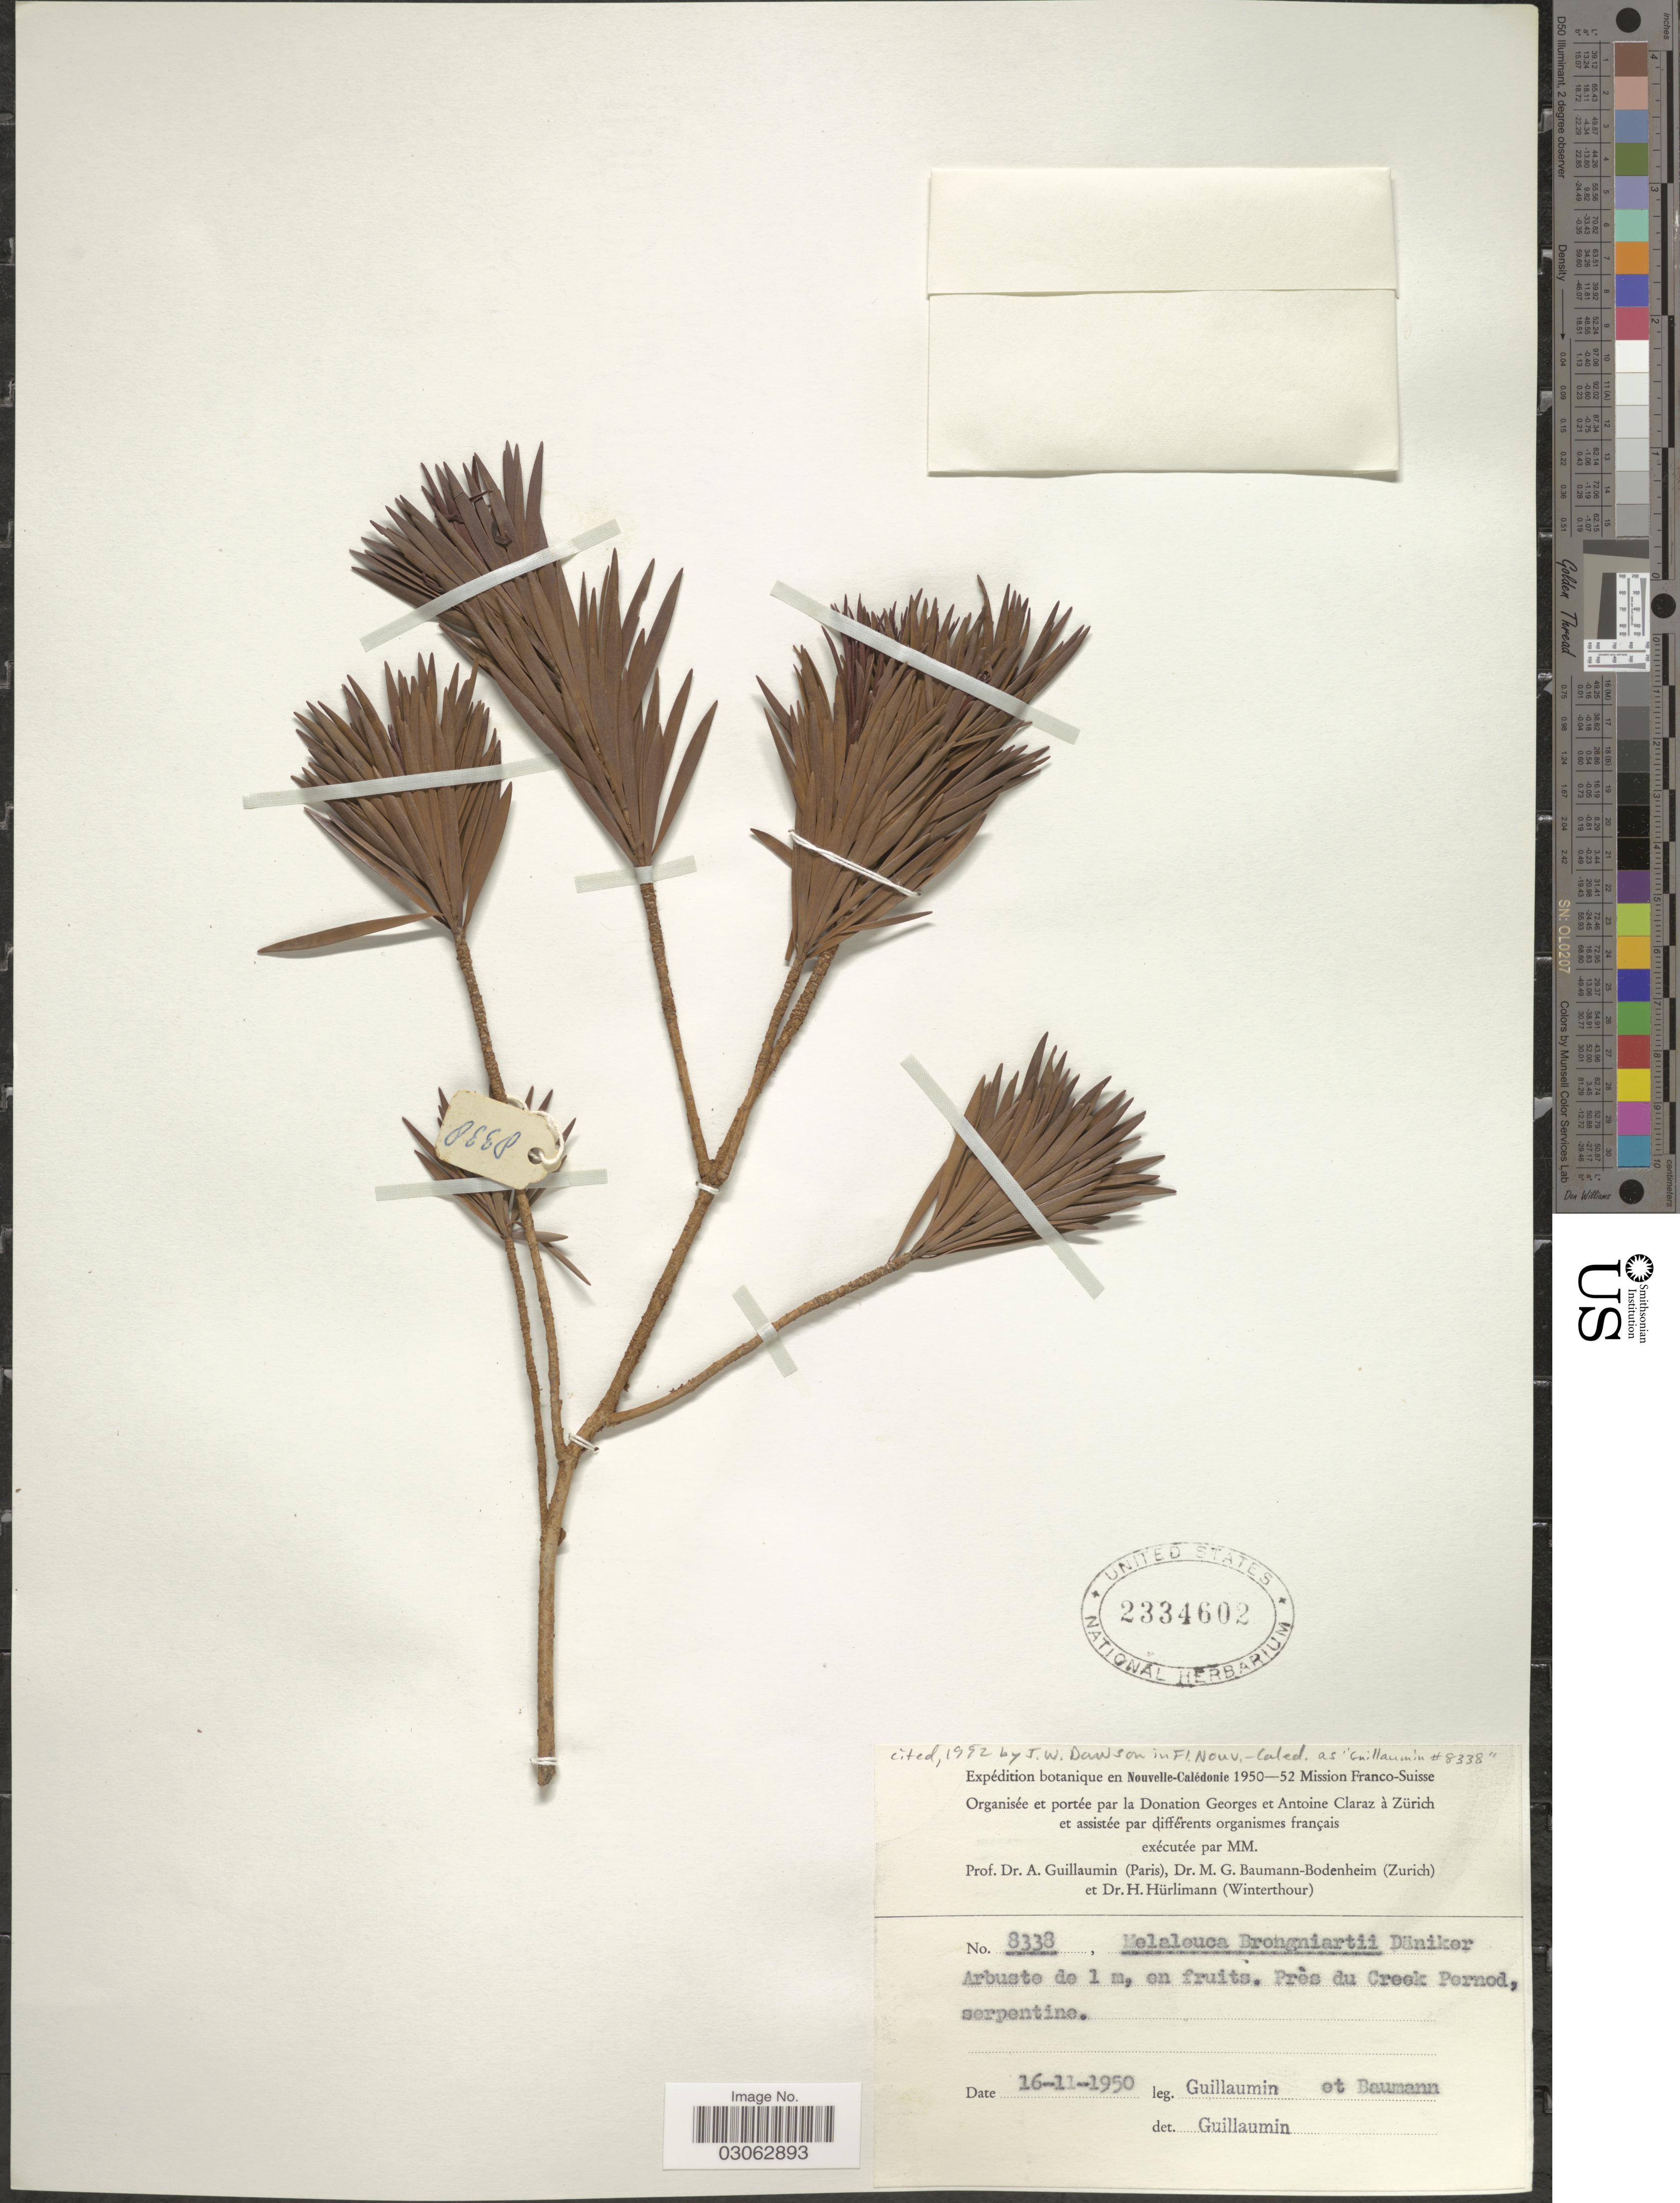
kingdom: Plantae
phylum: Tracheophyta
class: Magnoliopsida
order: Myrtales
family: Myrtaceae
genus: Melaleuca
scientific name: Melaleuca brongniartii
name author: F. Muell.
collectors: A. Guillaumin & M. G. Baumann-Bodenheim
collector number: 8338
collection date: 1950-11-16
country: New Caledonia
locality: Près du Creek Pernod, serpentine.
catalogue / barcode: US 2334602